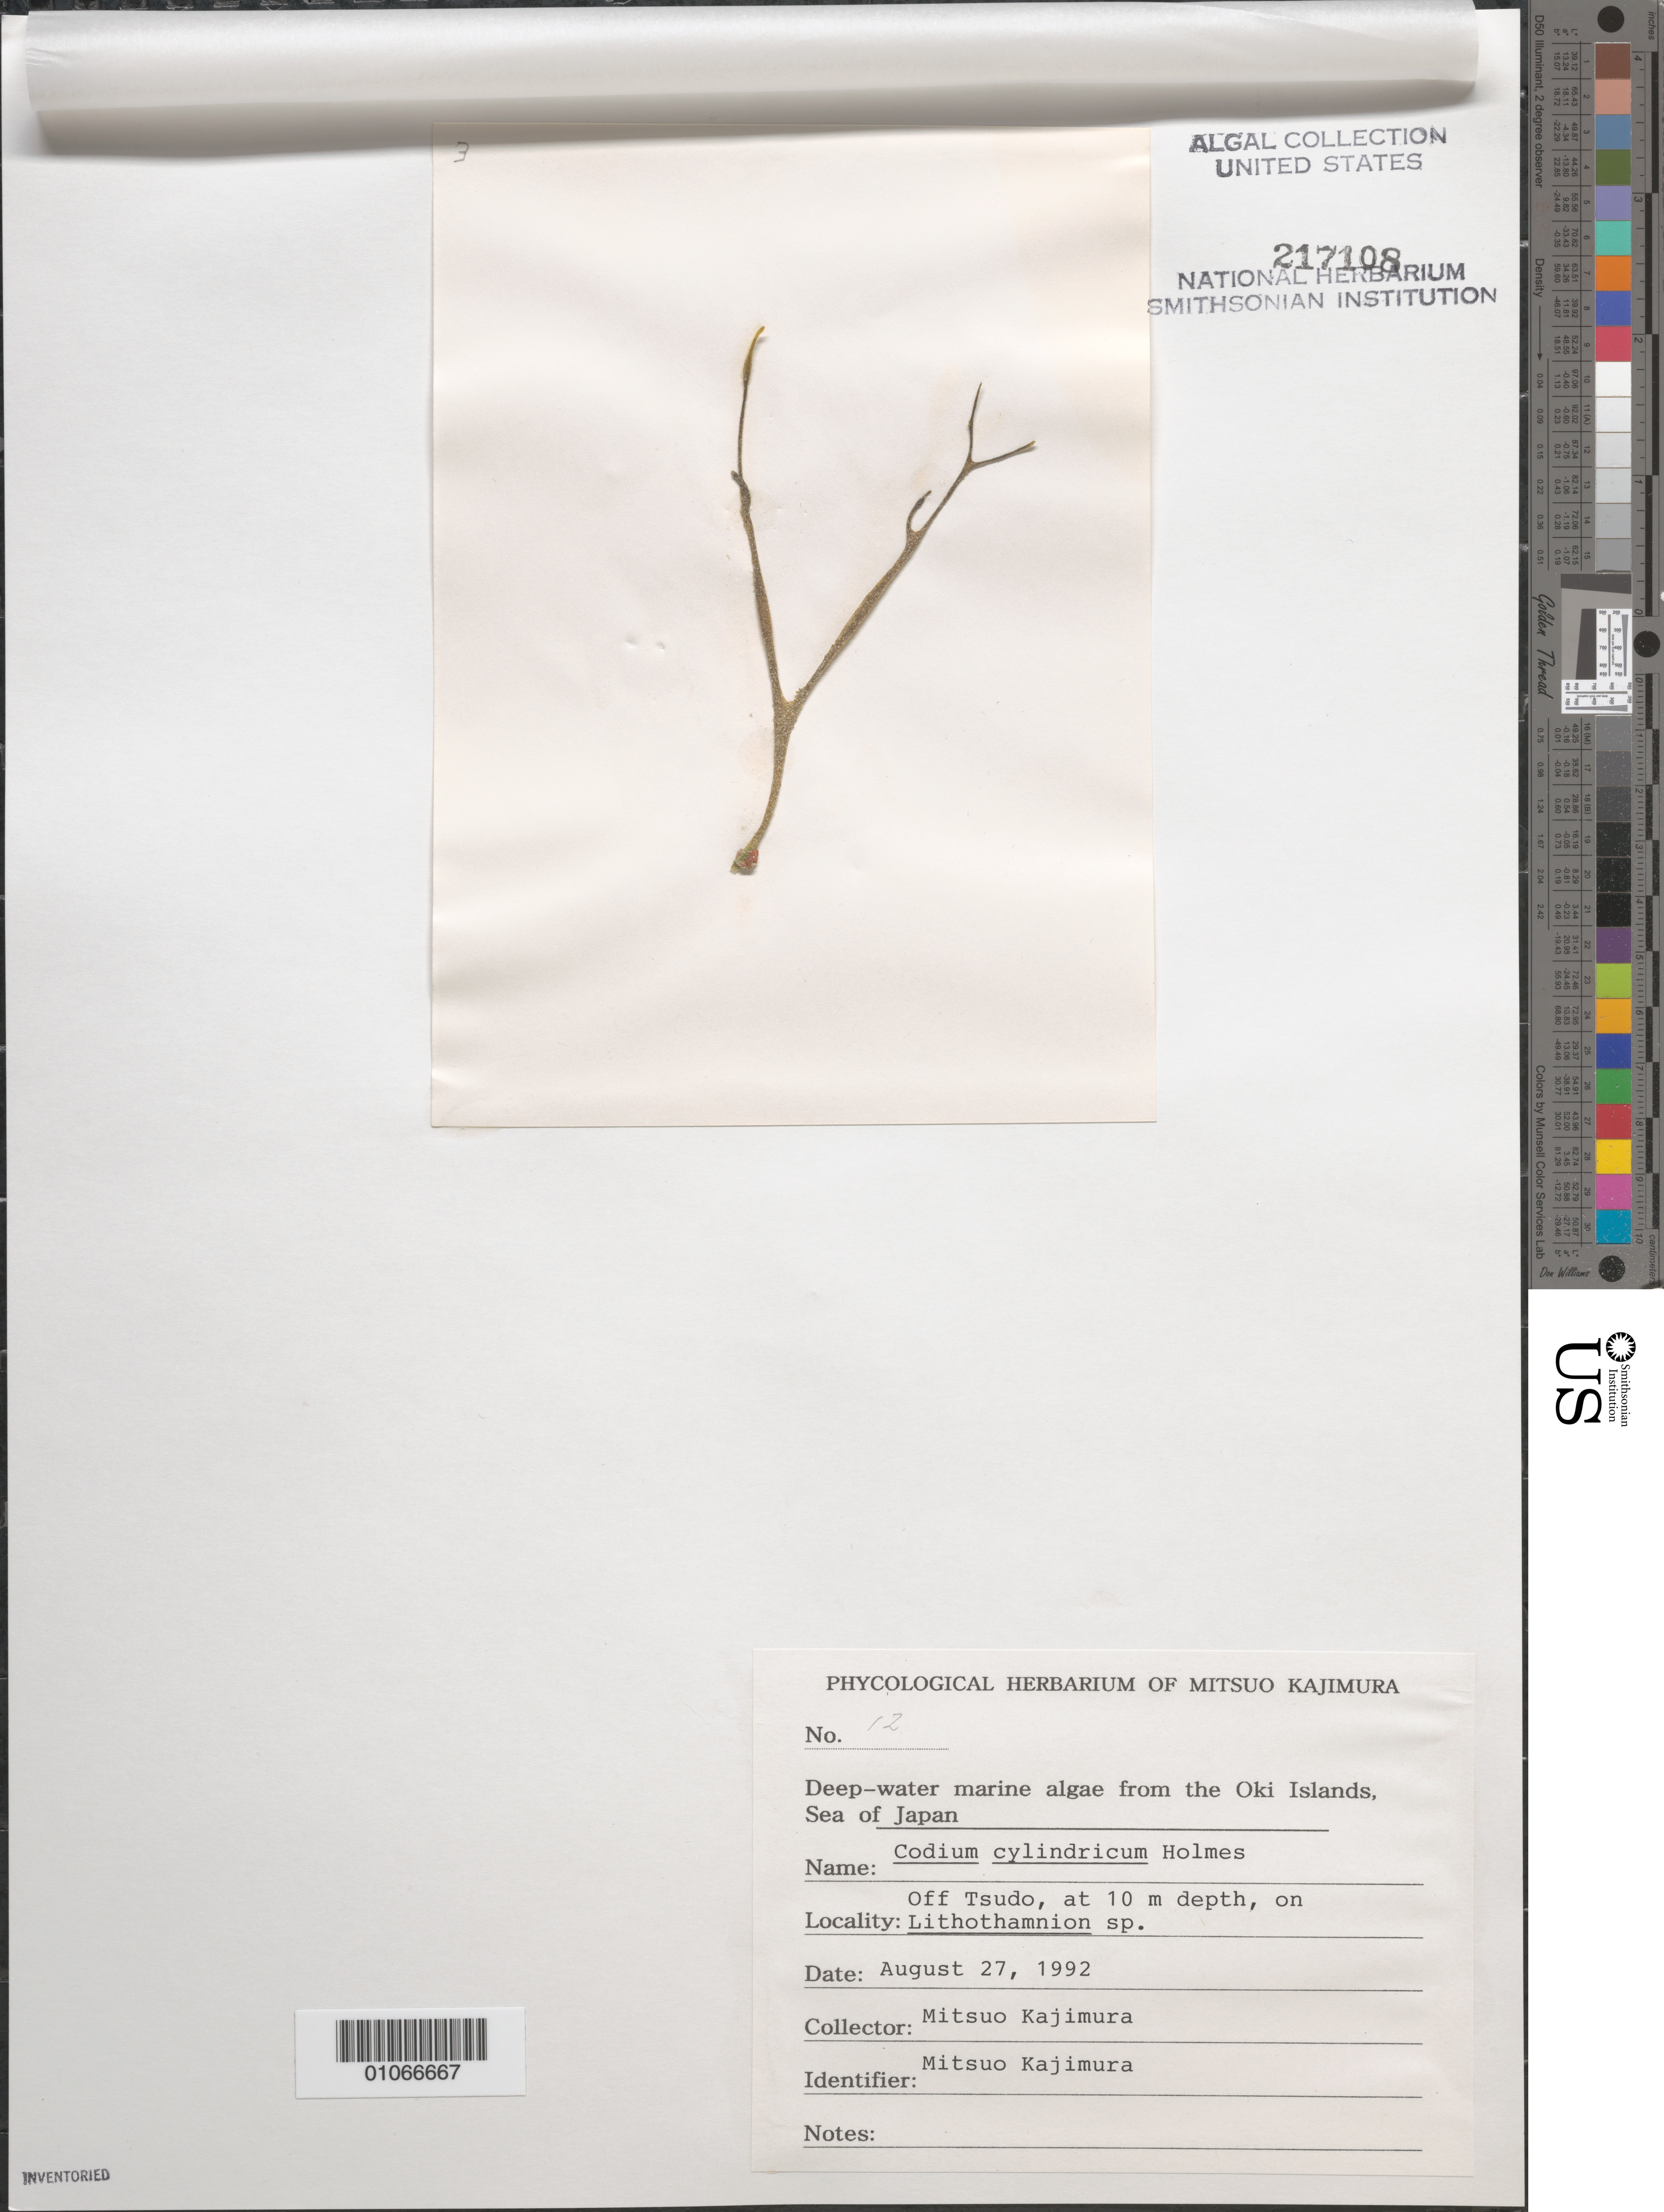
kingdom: Plantae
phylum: Chlorophyta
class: Ulvophyceae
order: Bryopsidales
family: Codiaceae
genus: Codium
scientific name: Codium cylindricum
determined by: Kajimura, Mitsuo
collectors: M. Kajimura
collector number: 12 & specimen 3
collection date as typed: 27 Aug 1992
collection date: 1992-08-27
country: Japan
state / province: Simane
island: Oki Is.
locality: Off Tsudo [village], Sea of Japan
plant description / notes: Phycologial Herbarium of Mitsuo Kajimura, Deep-water marine algae from the Oki Islands, Sea of Japan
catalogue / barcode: US 217108